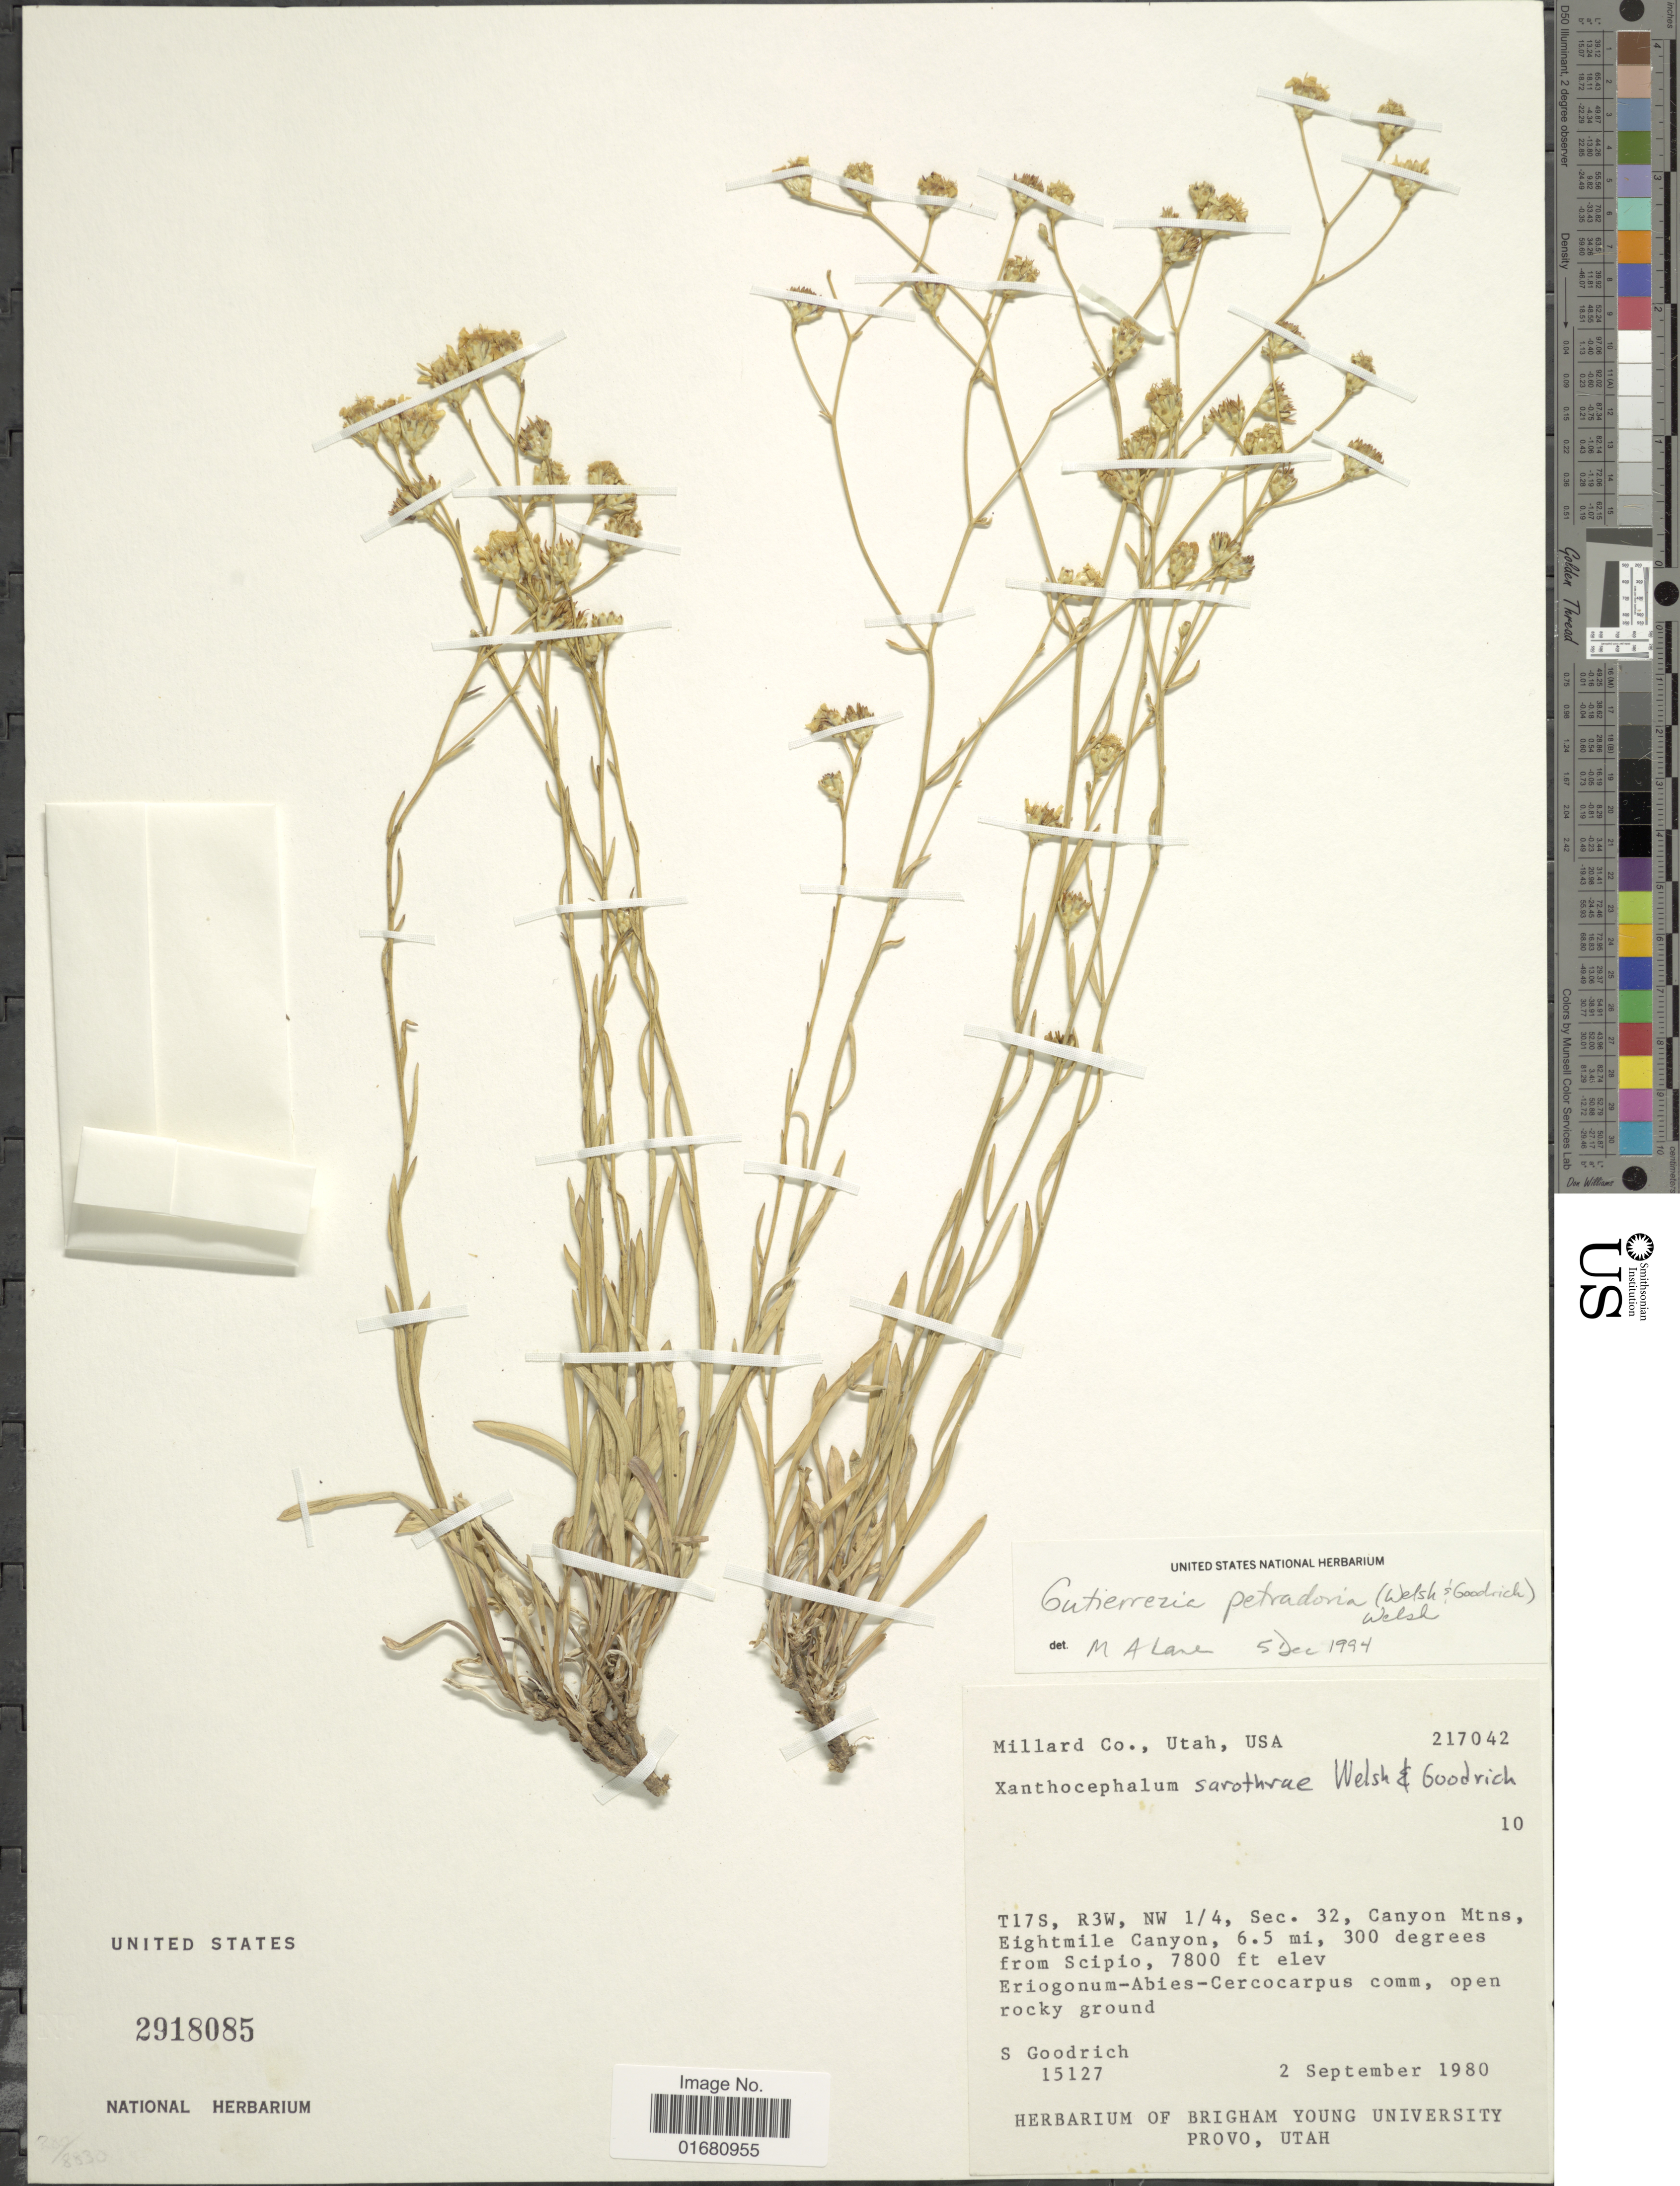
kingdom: Plantae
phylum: Tracheophyta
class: Magnoliopsida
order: Asterales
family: Asteraceae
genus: Gutierrezia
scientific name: Gutierrezia petradoria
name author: (S.L. Welsh & Goodrich) S.L. Welsh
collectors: S. Goodrich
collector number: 15127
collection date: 1980-09-02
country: United States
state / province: Utah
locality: Millard Co., T17S, R3W, NW ¼, Sec. 32, Canyon Mtns, Eightmile Canyon, 6.5 mi, 300 degrees from Scipio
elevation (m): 2377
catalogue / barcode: US 2918085